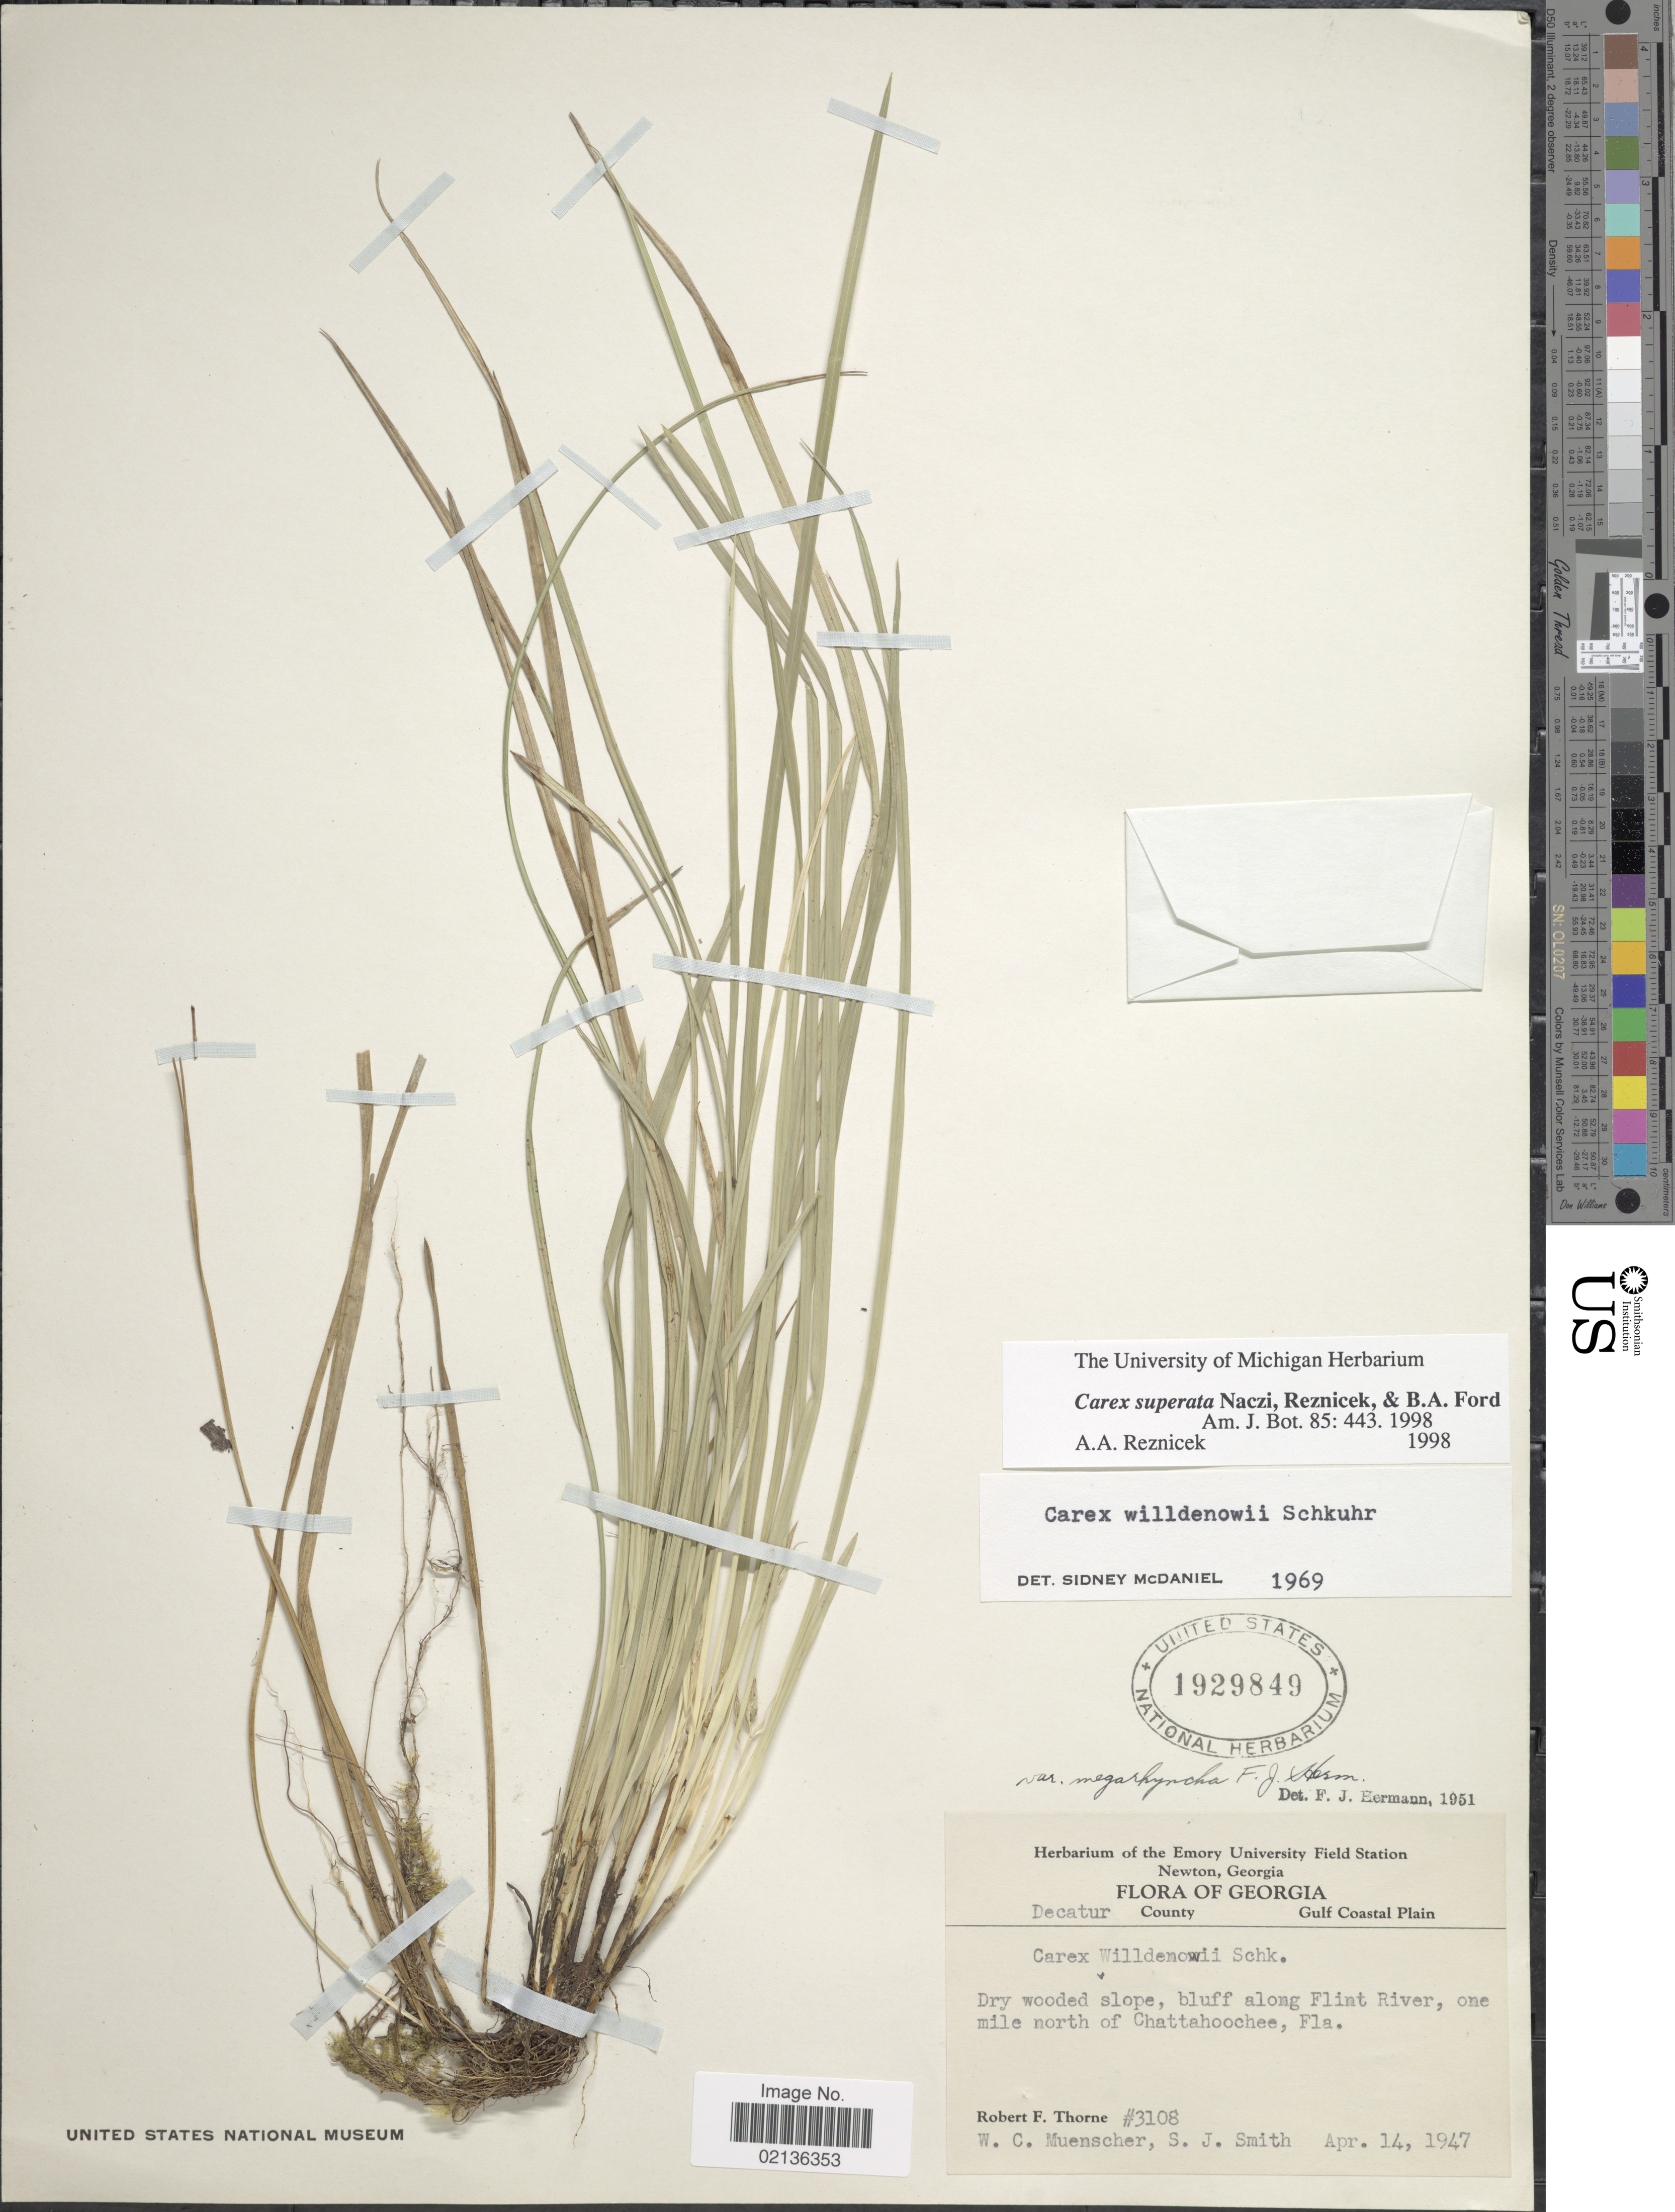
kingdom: Plantae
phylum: Tracheophyta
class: Liliopsida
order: Poales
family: Cyperaceae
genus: Carex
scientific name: Carex superata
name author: Naczi et al.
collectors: R. F. Thorne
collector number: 3108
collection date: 1947-04-14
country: United States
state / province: Florida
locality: Decatur County, Gulf Coastal Plain, Dry wooded slope, bluff along Flint River, one mile north of Chattahoochee.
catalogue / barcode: US 1929849